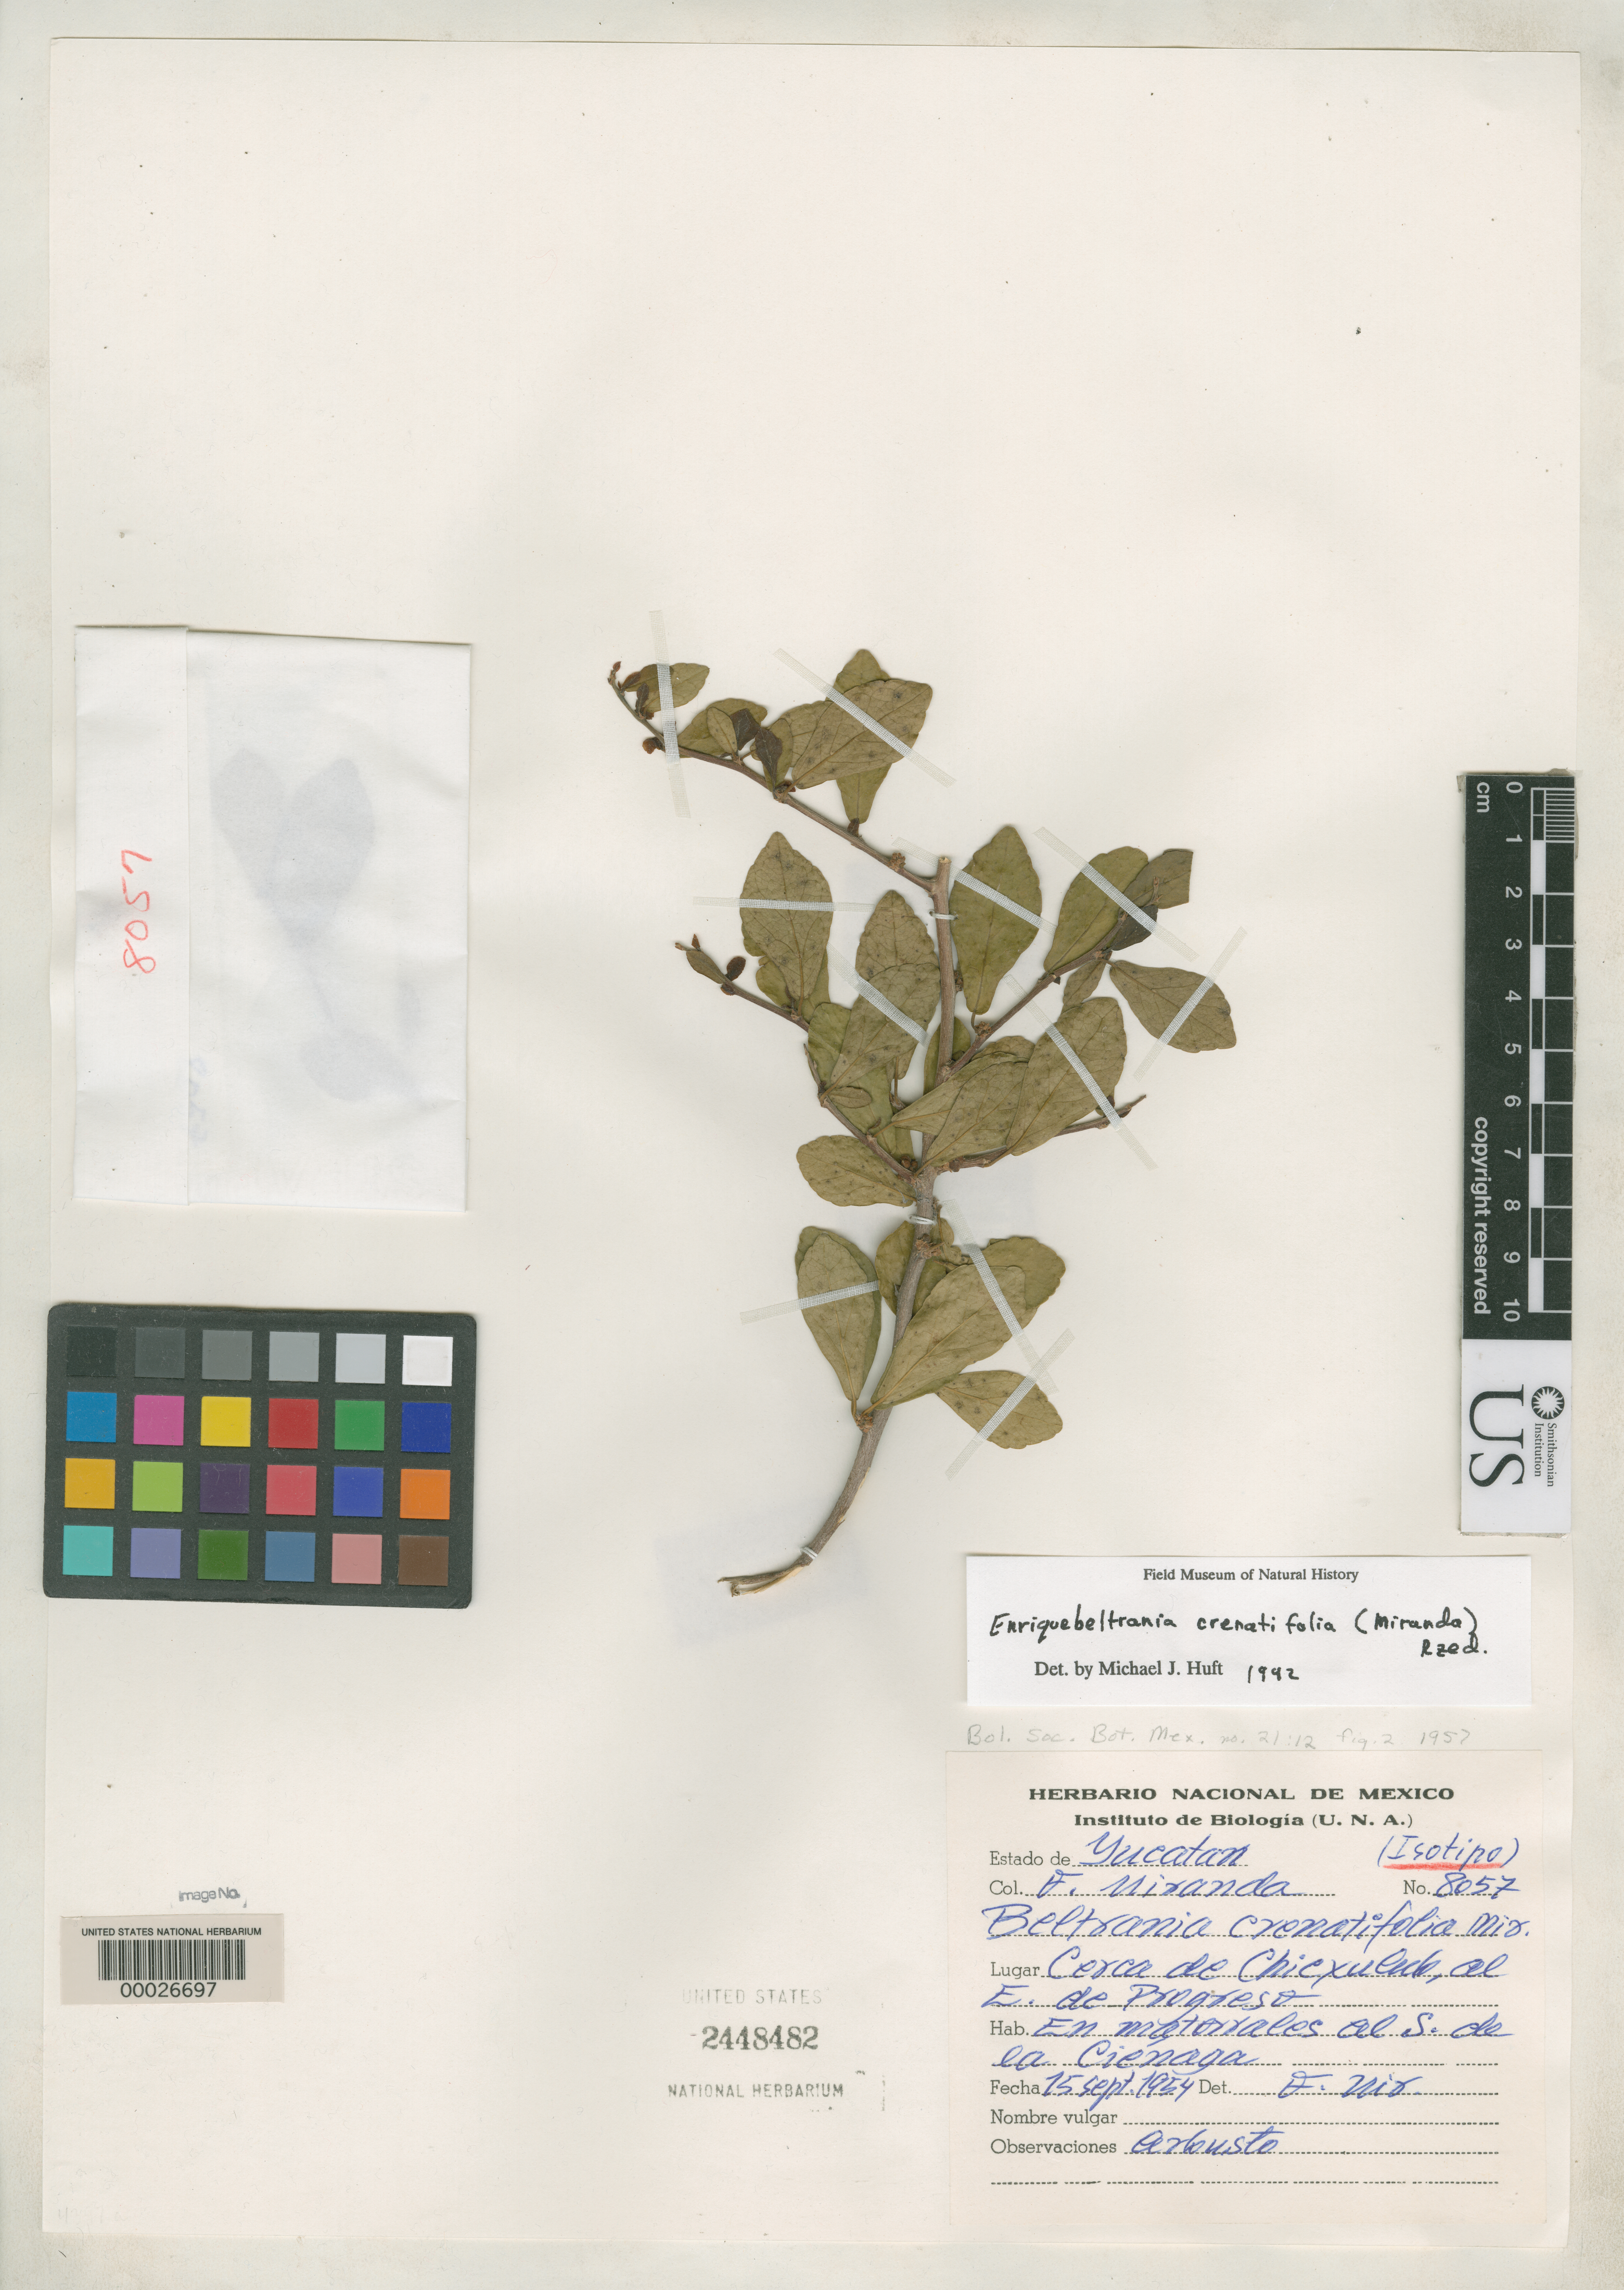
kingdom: Plantae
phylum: Tracheophyta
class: Magnoliopsida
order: Malpighiales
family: Euphorbiaceae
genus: Beltrania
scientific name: Beltrania crenatifolia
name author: Miranda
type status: Isotype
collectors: F. Miranda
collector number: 8057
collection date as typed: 15 Sep 1954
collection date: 1954-09-15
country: Mexico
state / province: Yucatán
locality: Cerca de Chicxulede, al E. de Progreso.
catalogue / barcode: US 2448482